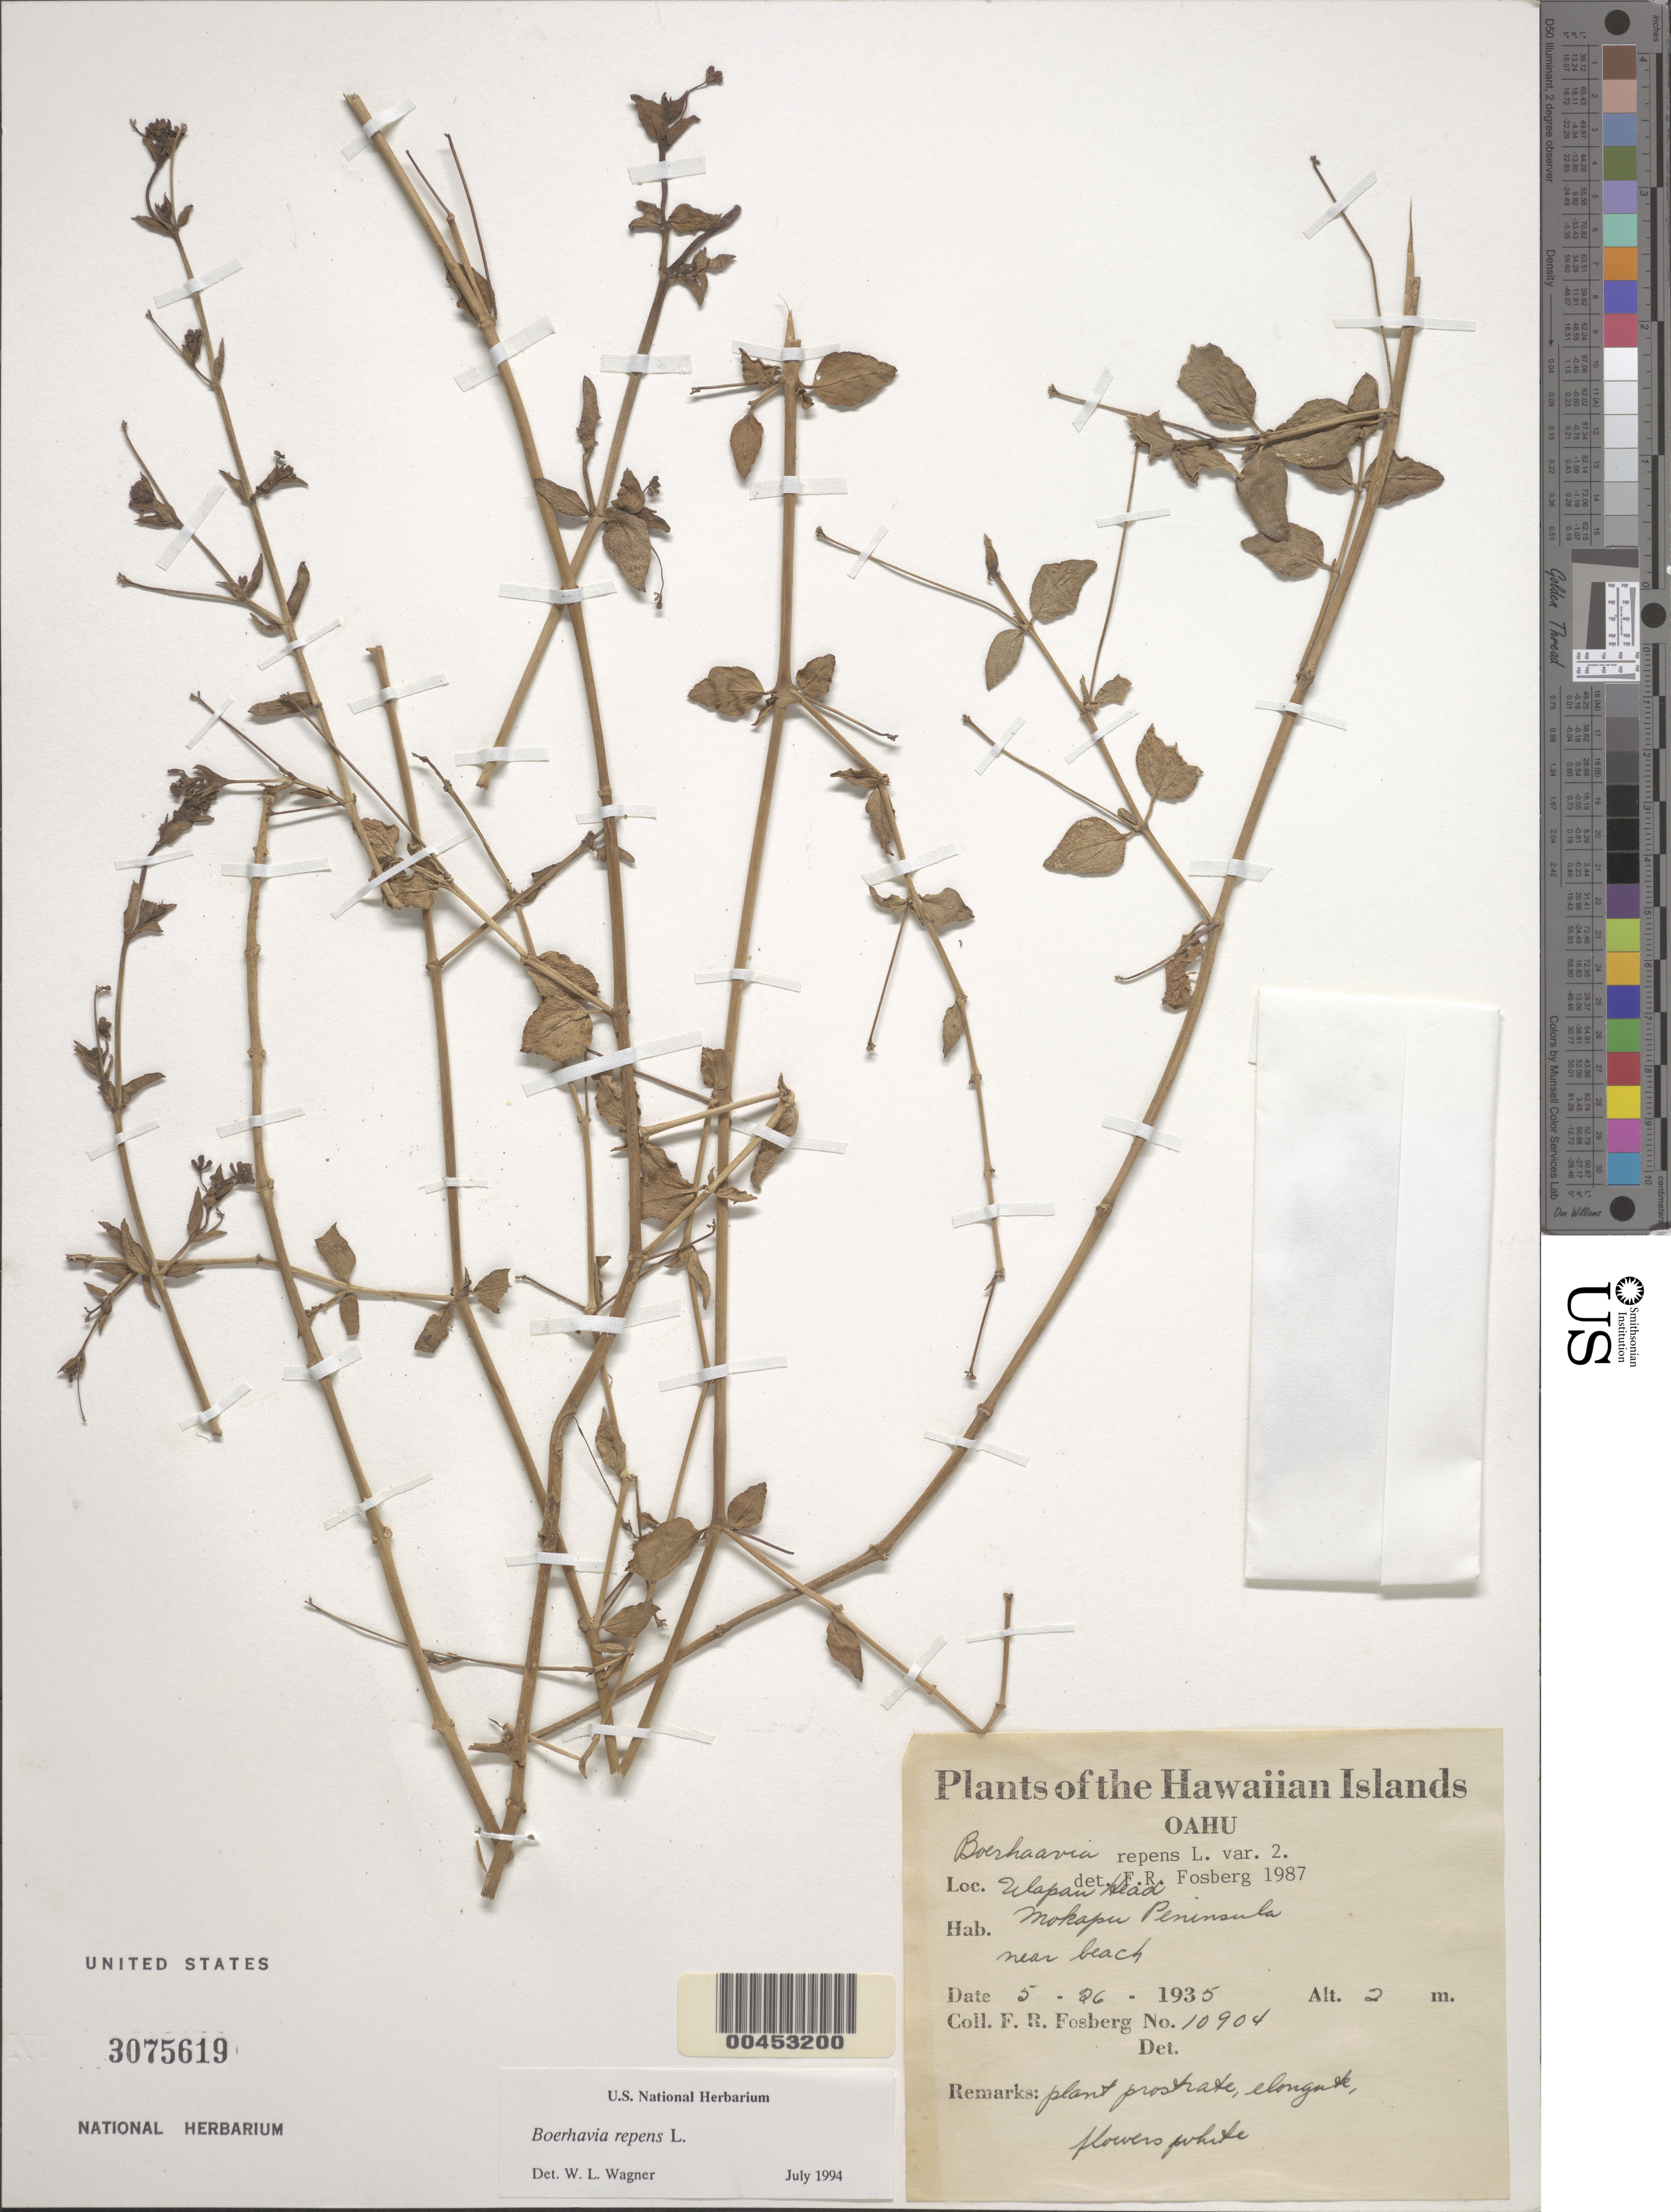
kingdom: Plantae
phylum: Tracheophyta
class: Magnoliopsida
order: Caryophyllales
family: Nyctaginaceae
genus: Boerhavia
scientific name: Boerhavia repens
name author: L.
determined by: Wagner, W. L., (BOT), Smithsonian Institution - National Museum of Natural History (UNITED STATES)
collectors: F. R. Fosberg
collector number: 10904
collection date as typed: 26 May 1935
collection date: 1935-05-26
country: United States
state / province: Hawaii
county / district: Honolulu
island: Oahu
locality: Ulapau Head, Mokapu Peninsula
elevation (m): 2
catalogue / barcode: US 3075619